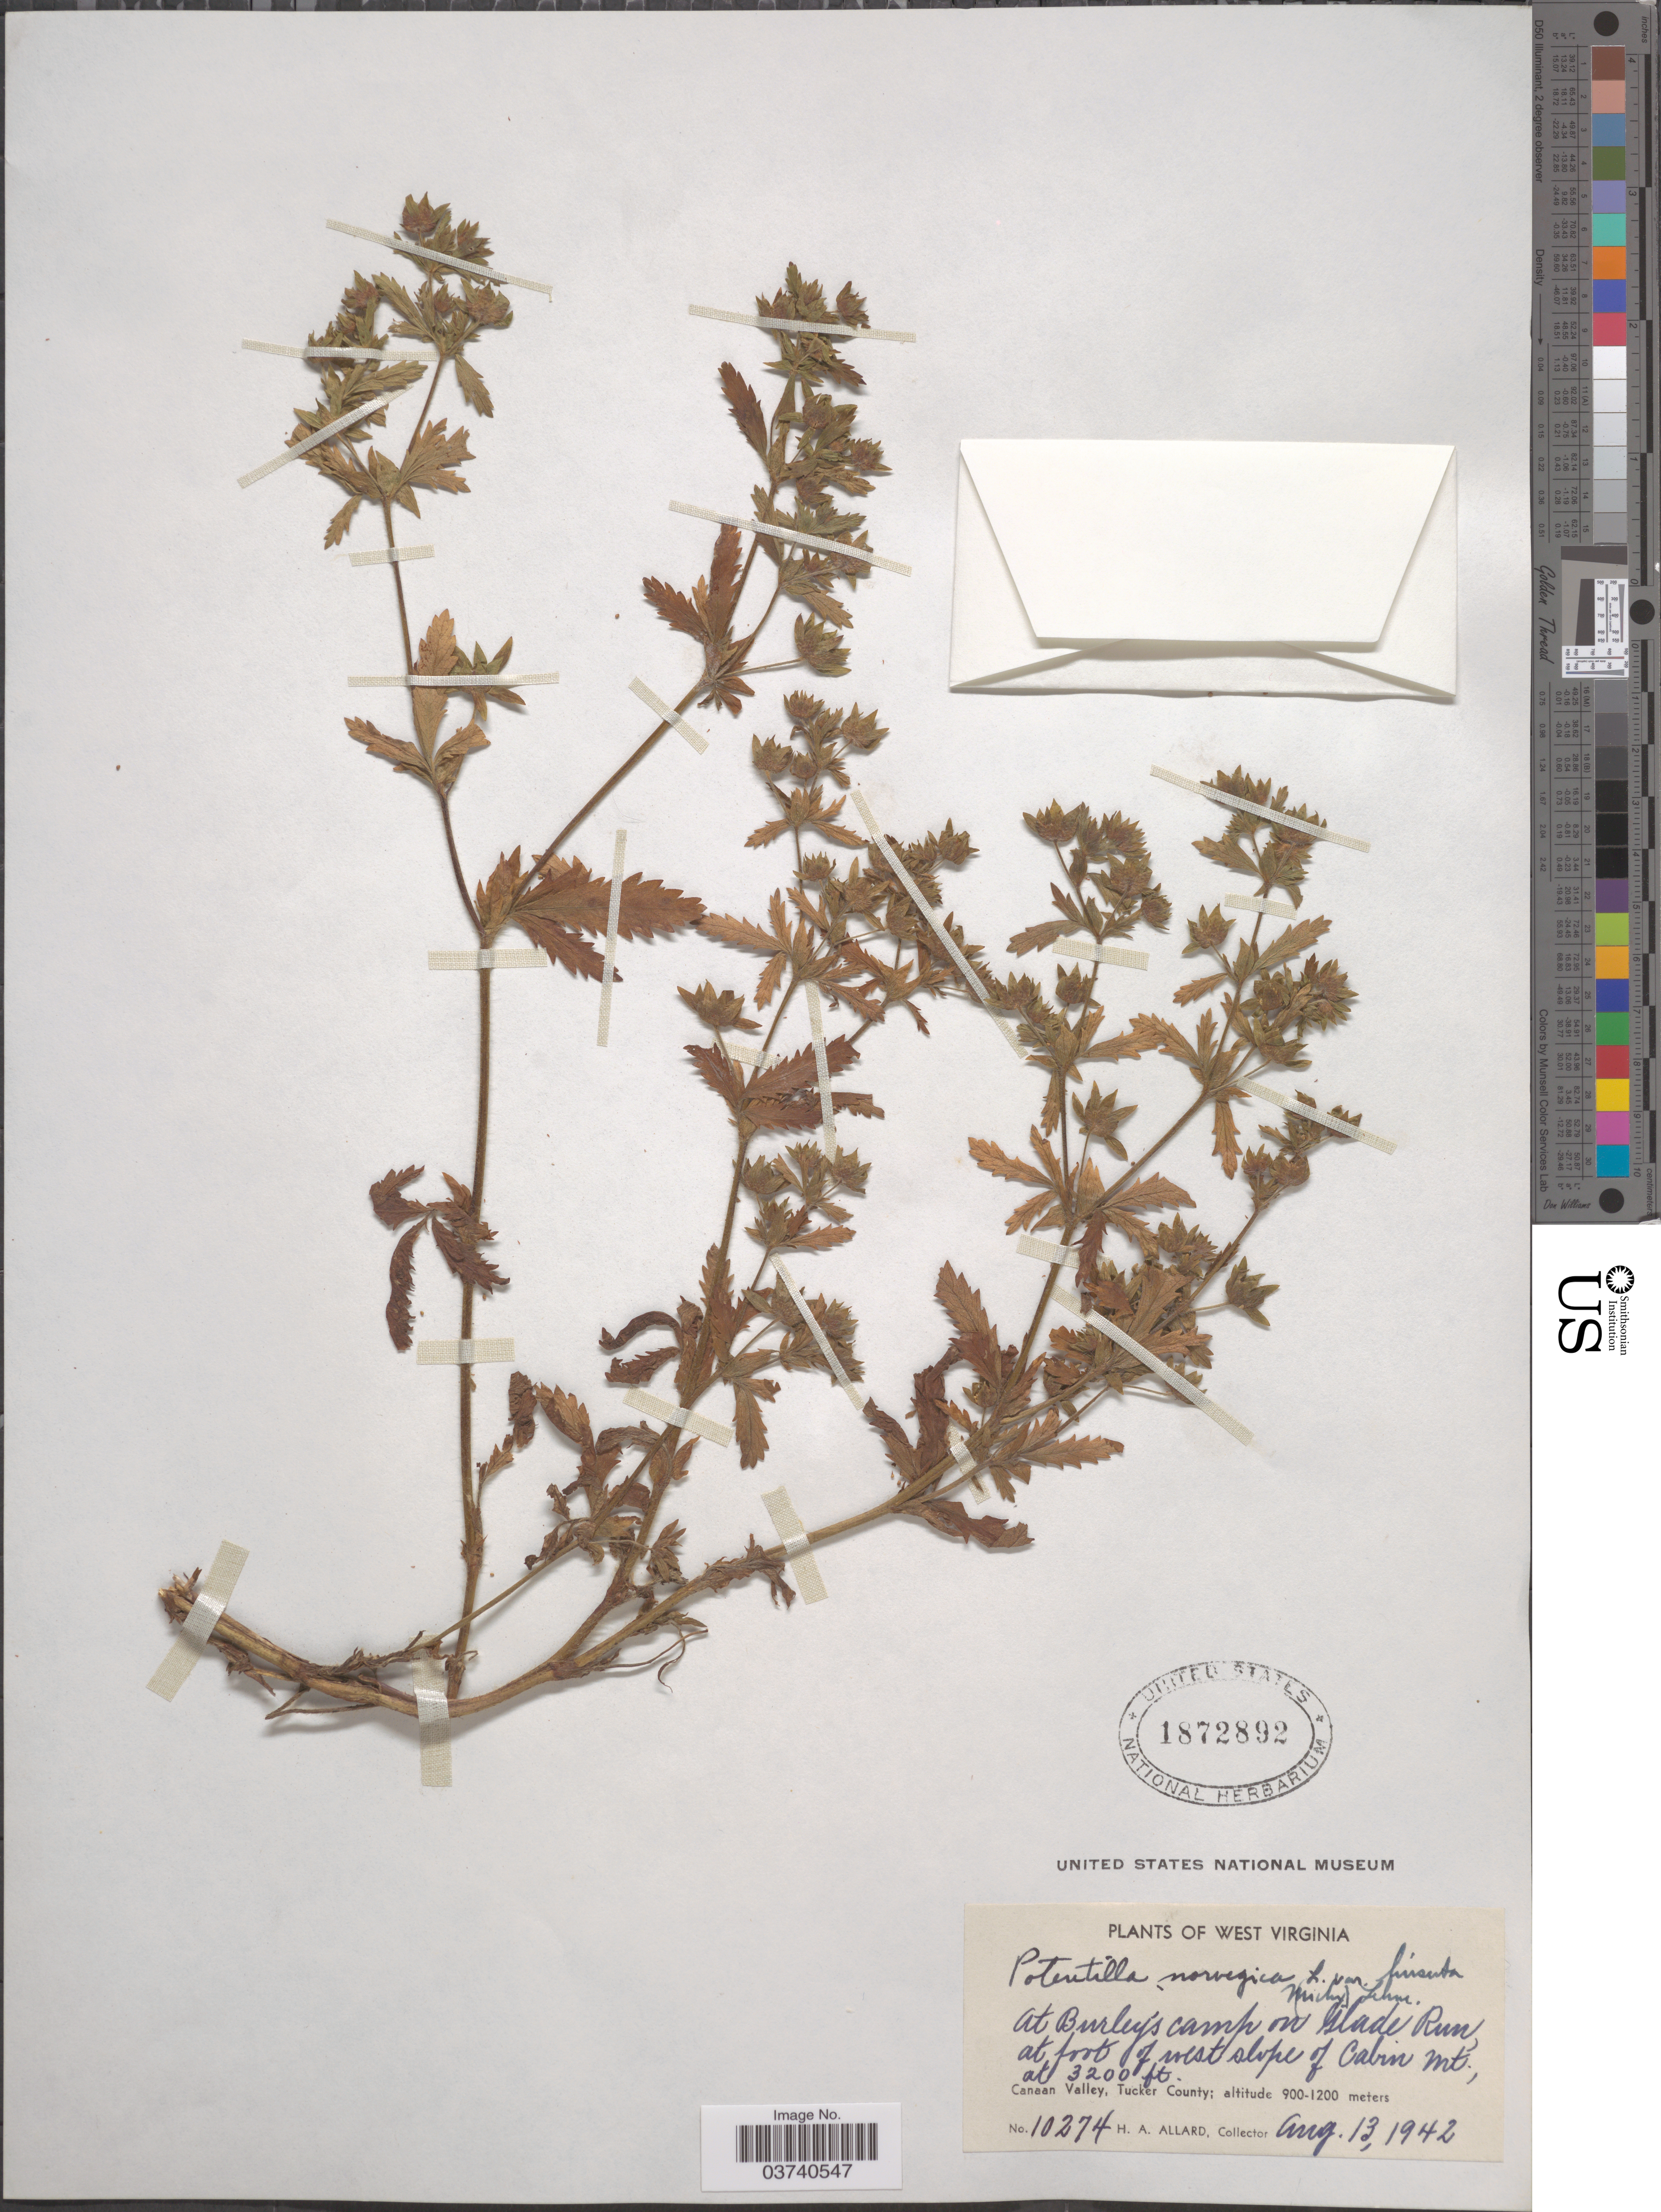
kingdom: Plantae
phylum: Tracheophyta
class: Magnoliopsida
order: Rosales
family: Rosaceae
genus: Potentilla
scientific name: Potentilla norvegica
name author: L.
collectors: H. A. Allard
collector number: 10274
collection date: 1942-08-13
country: United States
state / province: West Virginia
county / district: Tucker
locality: At Burley's Camp on Glade Run, at foot of west slope of Cabin Mt. Canaan Valley, Tucker County.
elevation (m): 975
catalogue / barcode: US 1872892